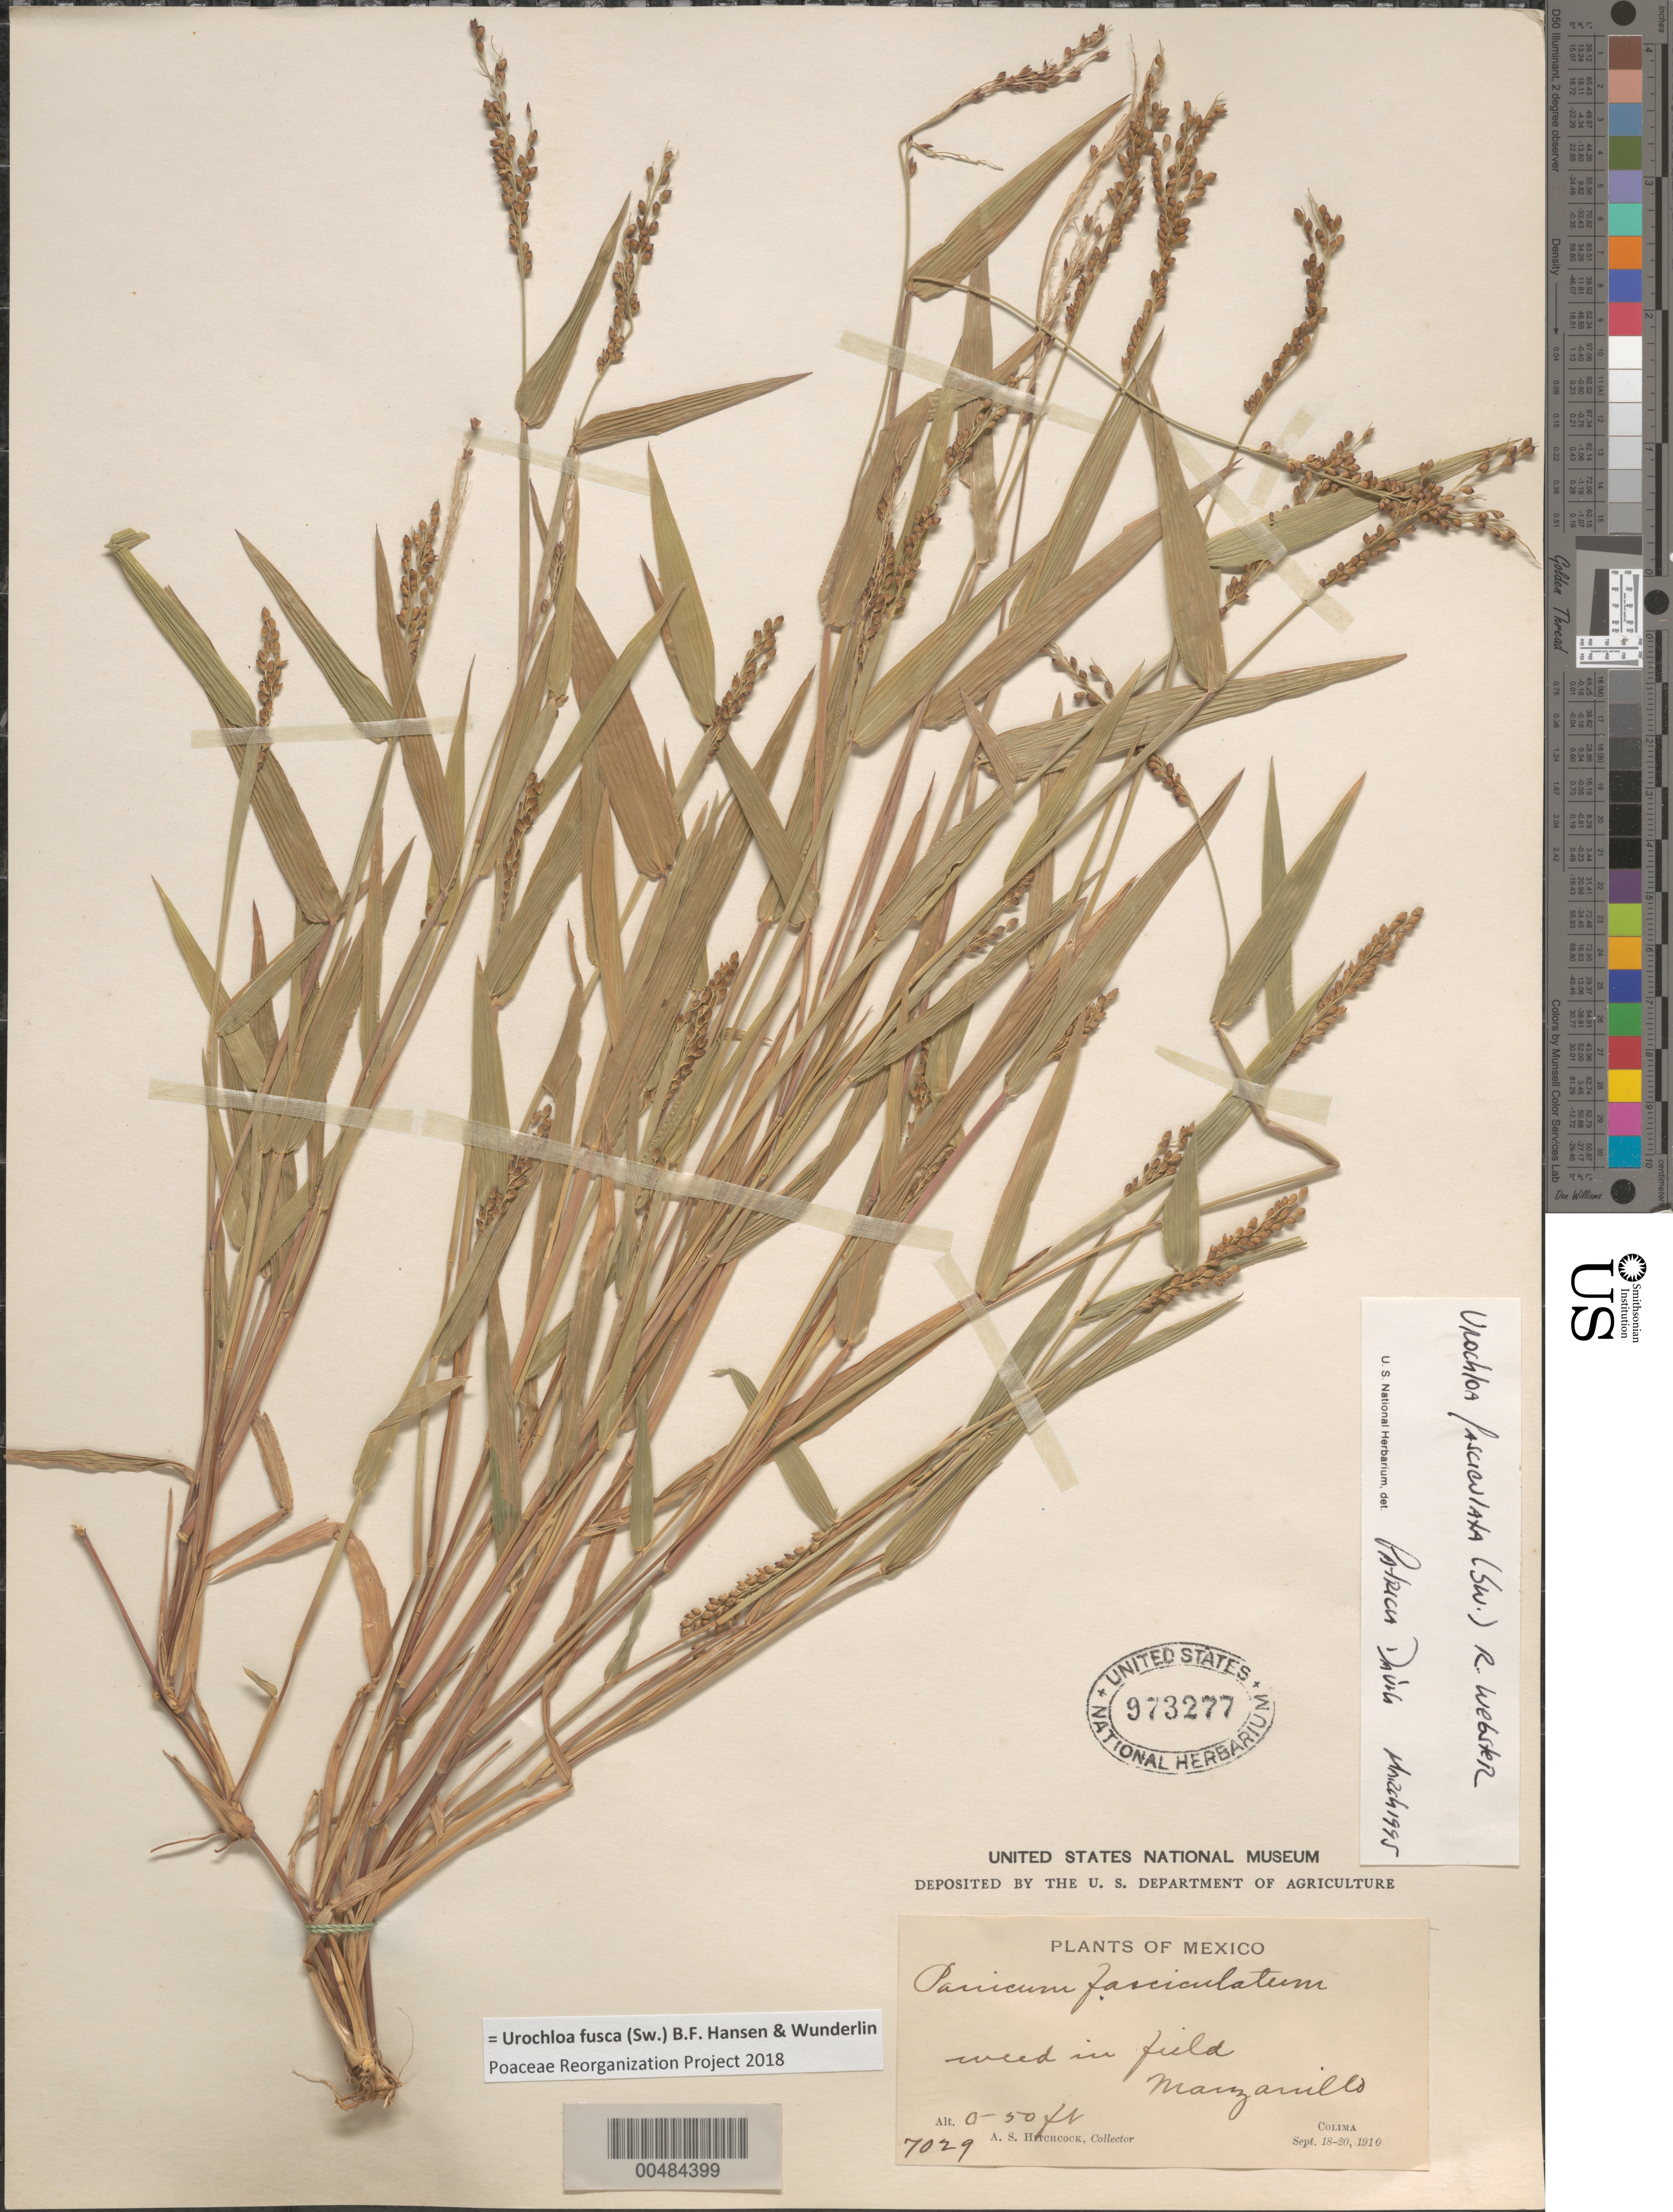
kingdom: Plantae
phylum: Tracheophyta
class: Liliopsida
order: Poales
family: Poaceae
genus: Urochloa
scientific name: Urochloa fusca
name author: (Sw.) B.F. Hansen & Wunderlin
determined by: Poaceae Reorganization Project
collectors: A. S. Hitchcock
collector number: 7029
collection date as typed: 18 Sep 1910 to 20 Sep 1910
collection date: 1910-09-18/1910-09-20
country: Mexico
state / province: Colima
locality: Manzanillo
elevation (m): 0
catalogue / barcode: US 973277